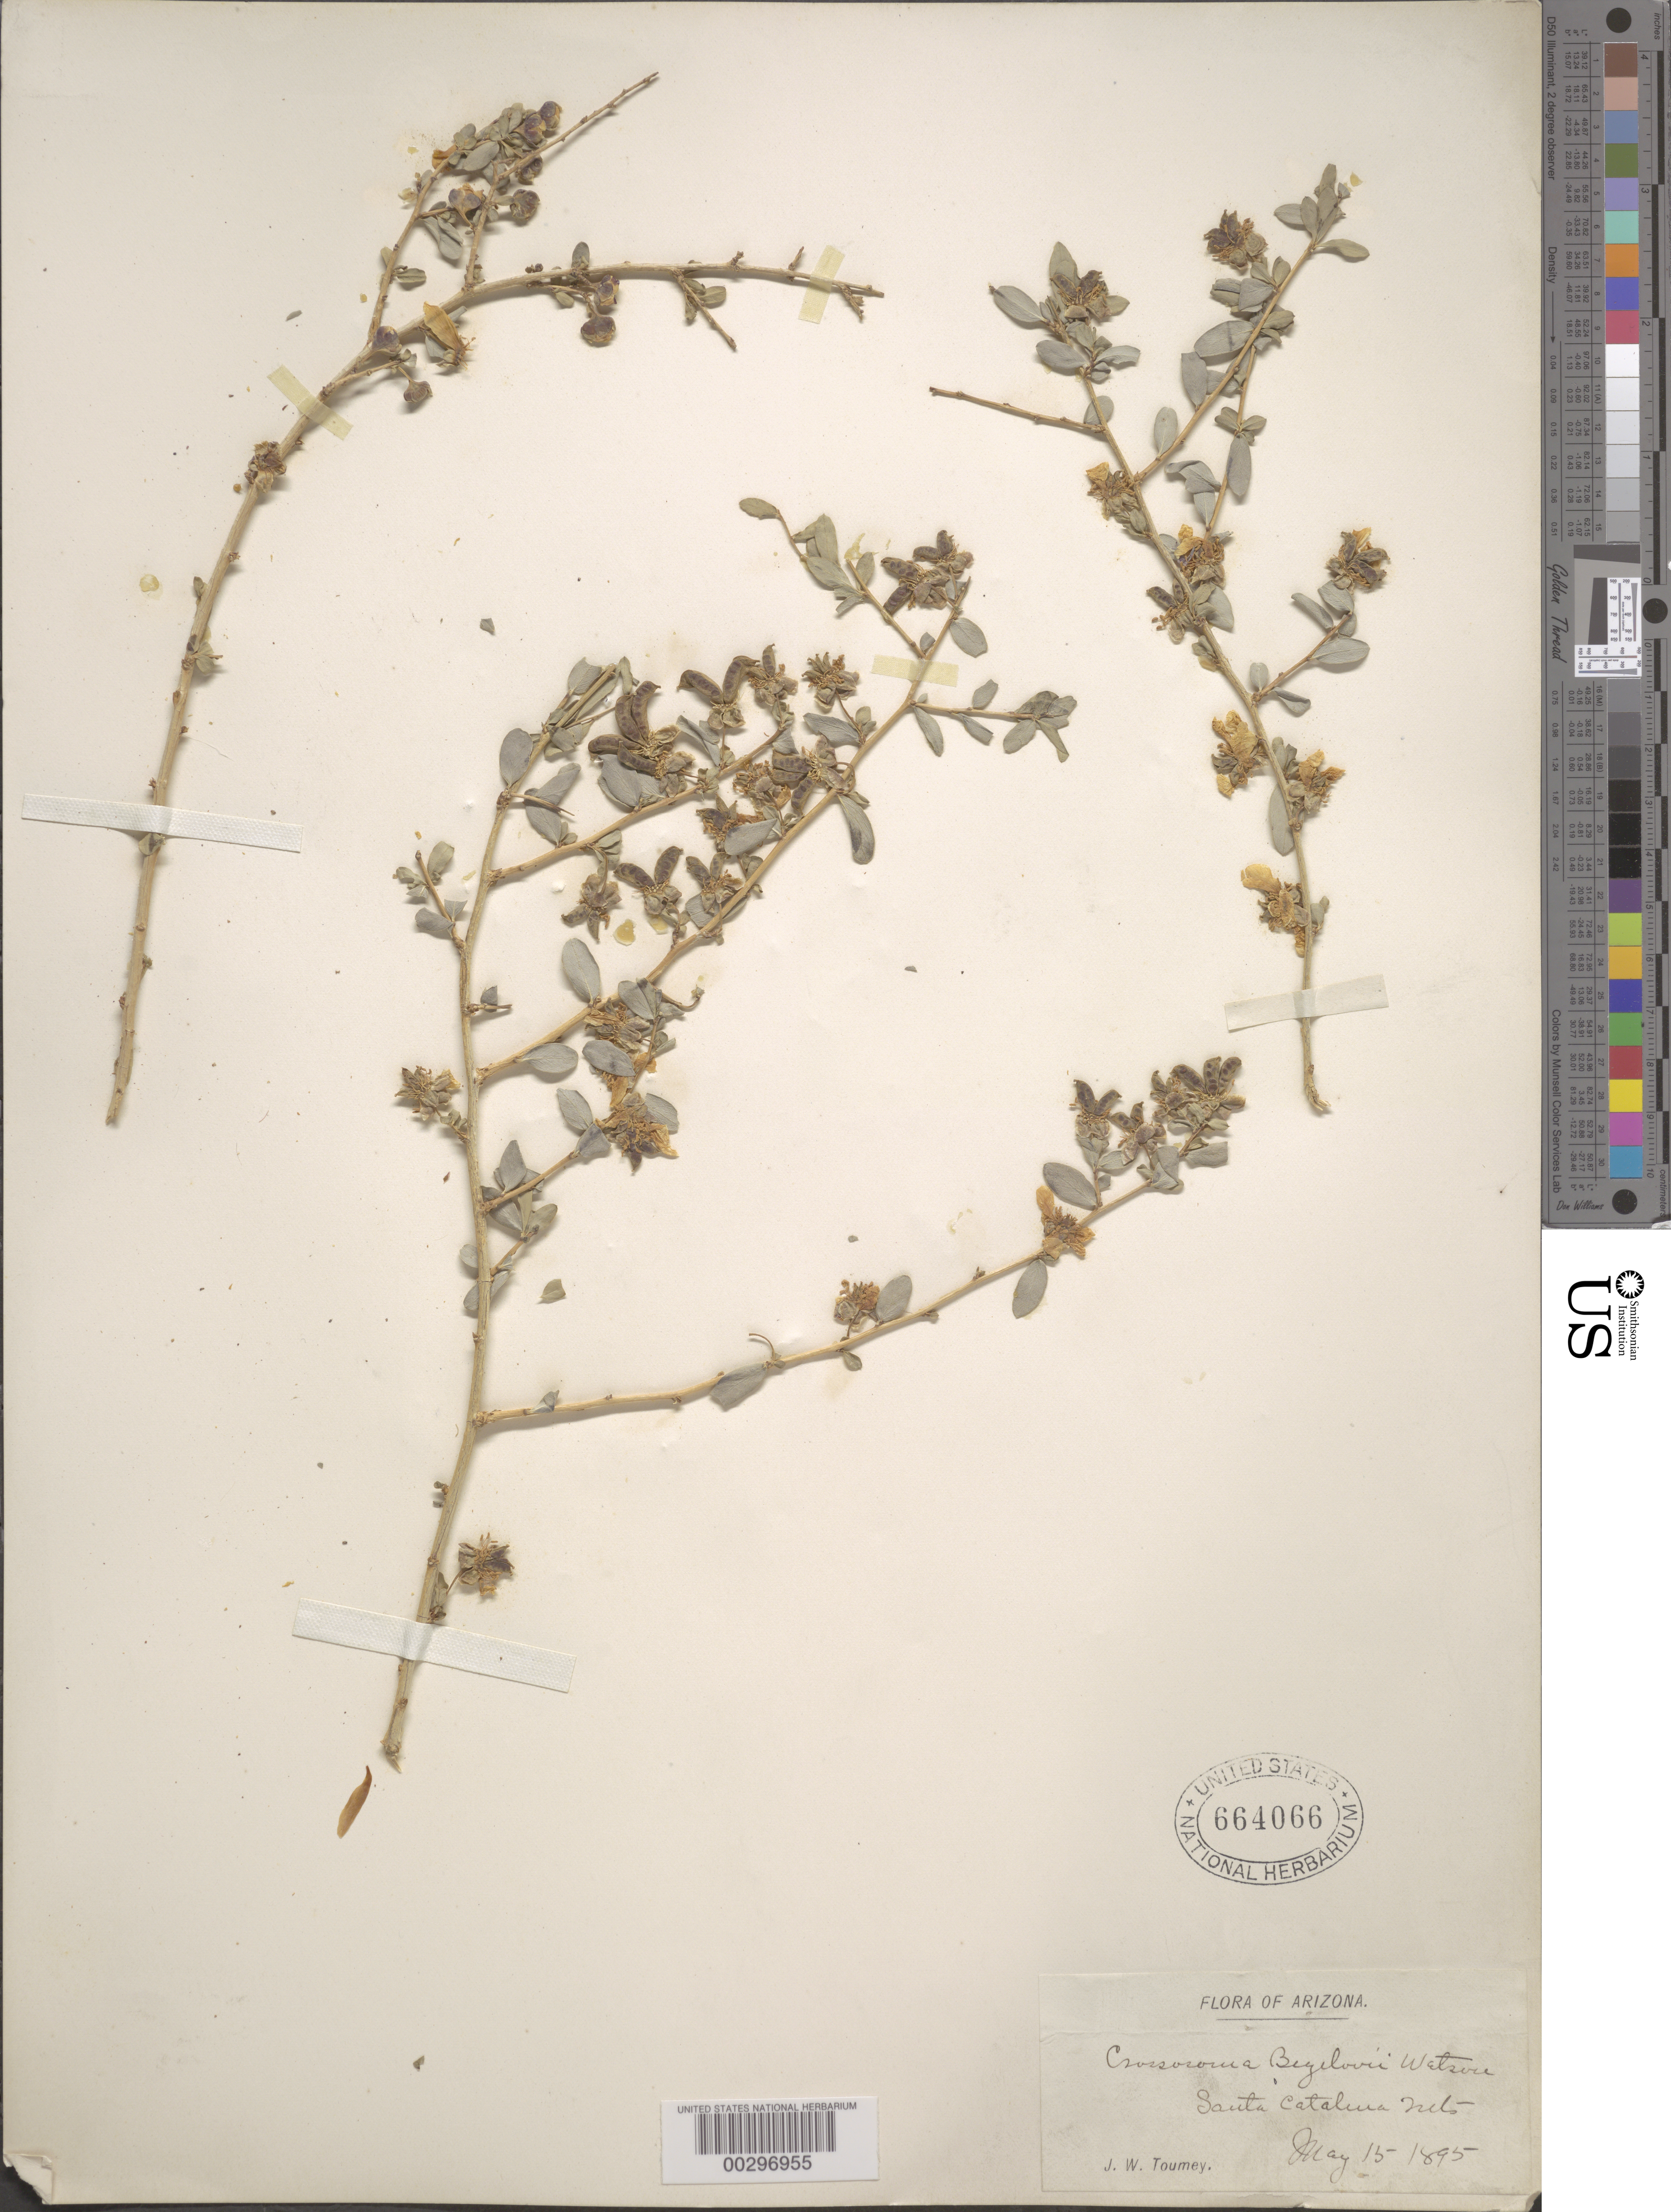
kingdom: Plantae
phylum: Tracheophyta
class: Magnoliopsida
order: Crossosomatales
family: Crossosomataceae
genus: Crossosoma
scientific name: Crossosoma bigelovii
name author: S. Watson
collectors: J. W. Toumey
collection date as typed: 15 May 1895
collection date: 1895-05-15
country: United States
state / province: Arizona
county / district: Pima / Pinal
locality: Santa catalina mts.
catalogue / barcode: US 664066